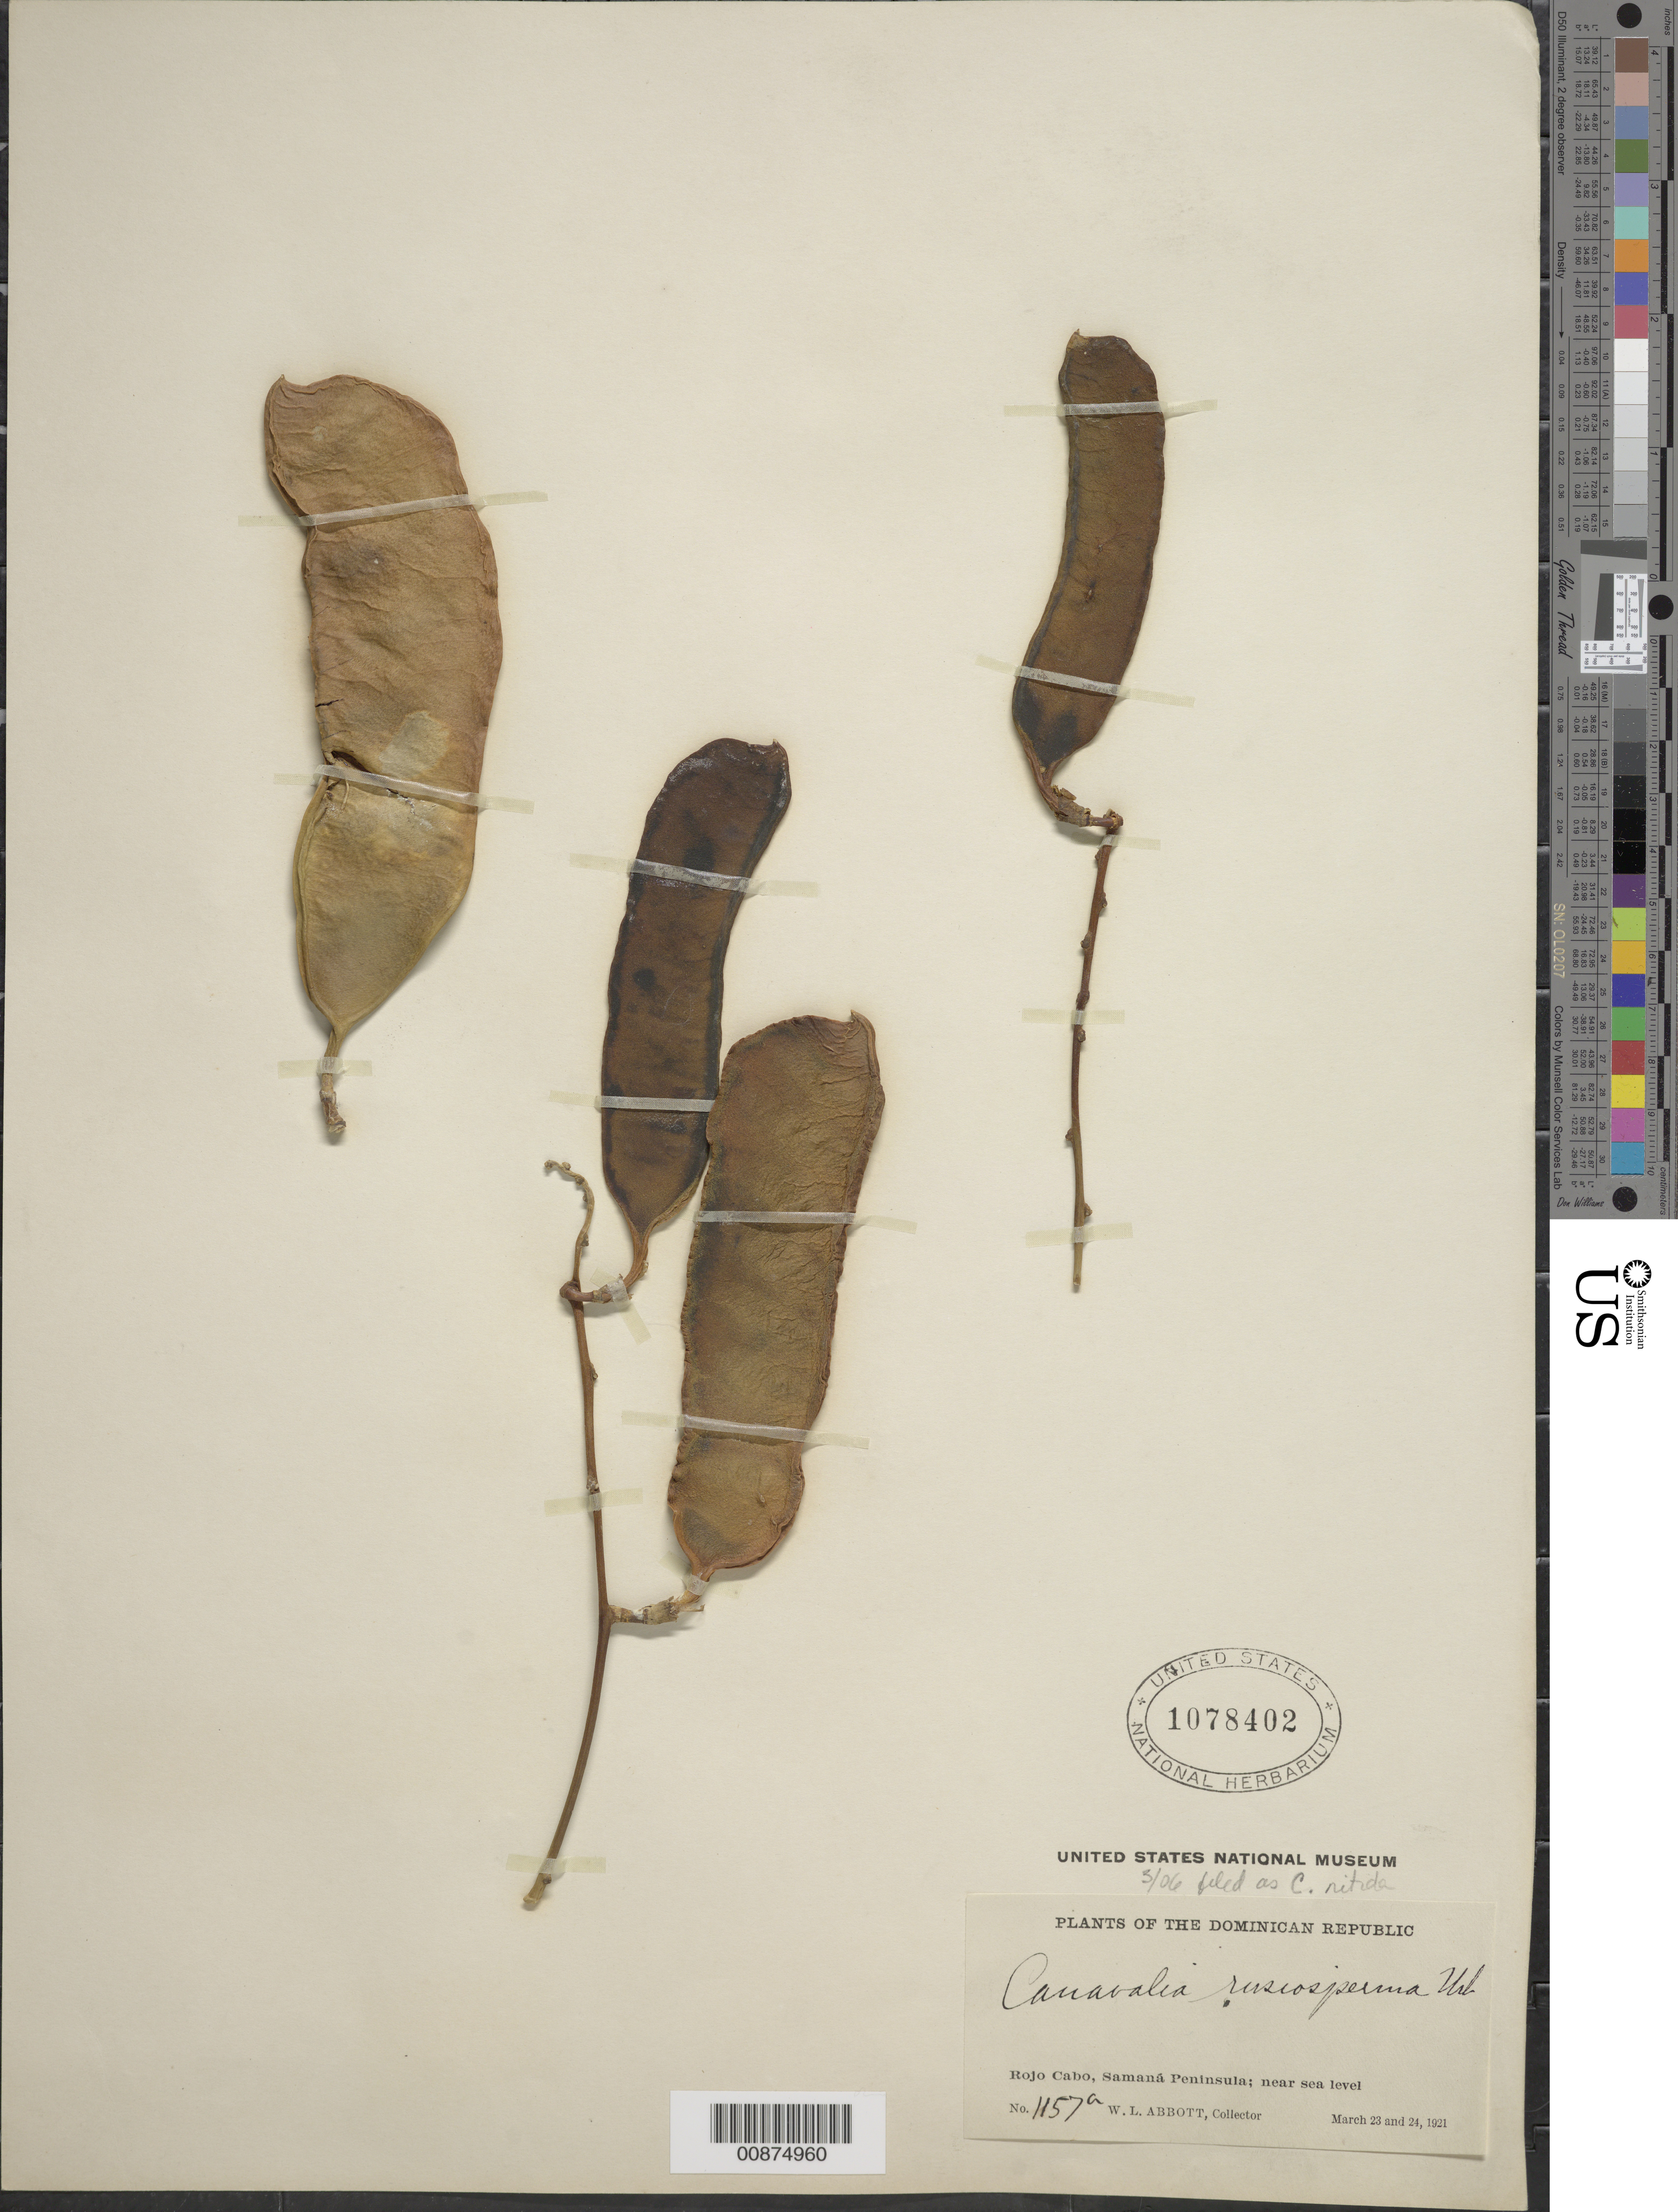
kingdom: Plantae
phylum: Tracheophyta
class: Magnoliopsida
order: Fabales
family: Fabaceae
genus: Canavalia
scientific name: Canavalia nitida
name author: (Cav.) Piper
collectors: W. L. Abbott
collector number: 1157a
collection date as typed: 23 Mar 1921 to 24 Mar 1921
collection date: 1921-03-23/1921-03-24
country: Dominican Republic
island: Hispaniola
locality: Rojo Cabo, Samaná Peninsula.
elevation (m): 0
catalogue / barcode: US 1078402